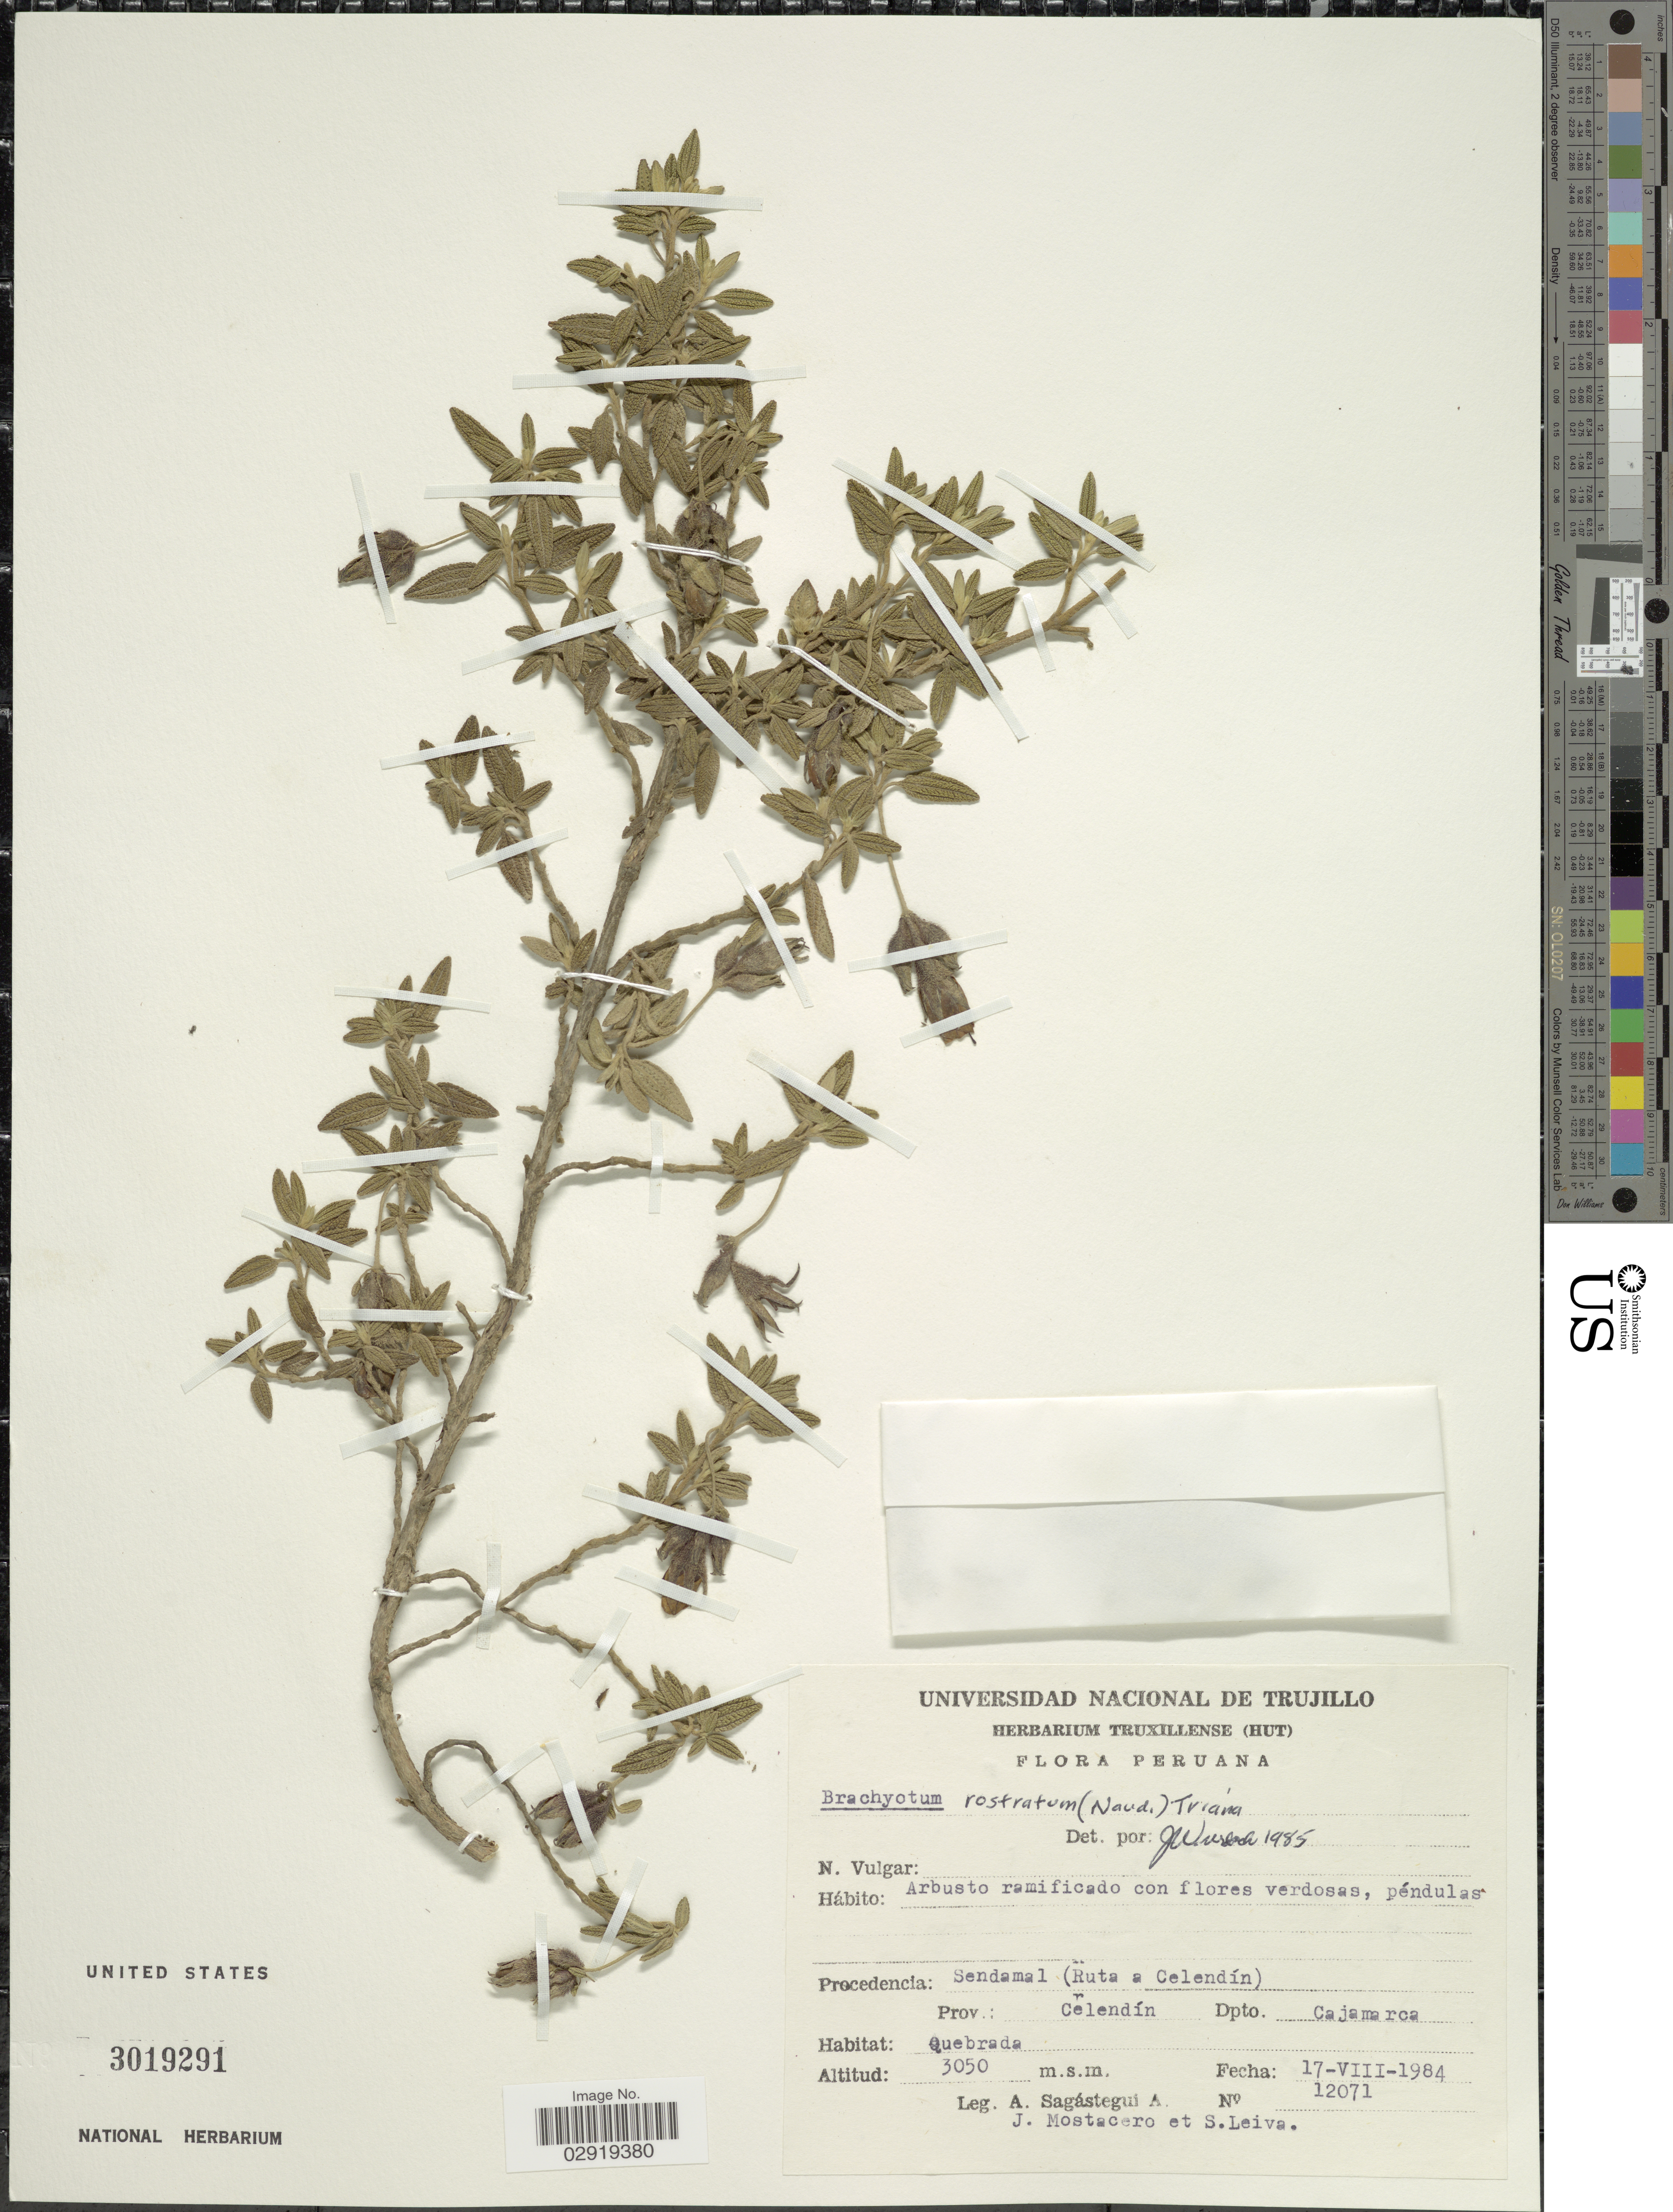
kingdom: Plantae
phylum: Tracheophyta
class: Magnoliopsida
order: Myrtales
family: Melastomataceae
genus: Brachyotum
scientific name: Brachyotum rostratum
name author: (Naudin) Triana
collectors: A. Sagástegui A., J. Mostacero & S. Leiva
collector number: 12071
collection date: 1984-08-17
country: Peru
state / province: Cajamarca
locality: Procedencia: Sendamal (Ruta a Celendín). Prov: Celendín. Dpto. Cajamarca.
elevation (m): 3050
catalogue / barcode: US 3019291